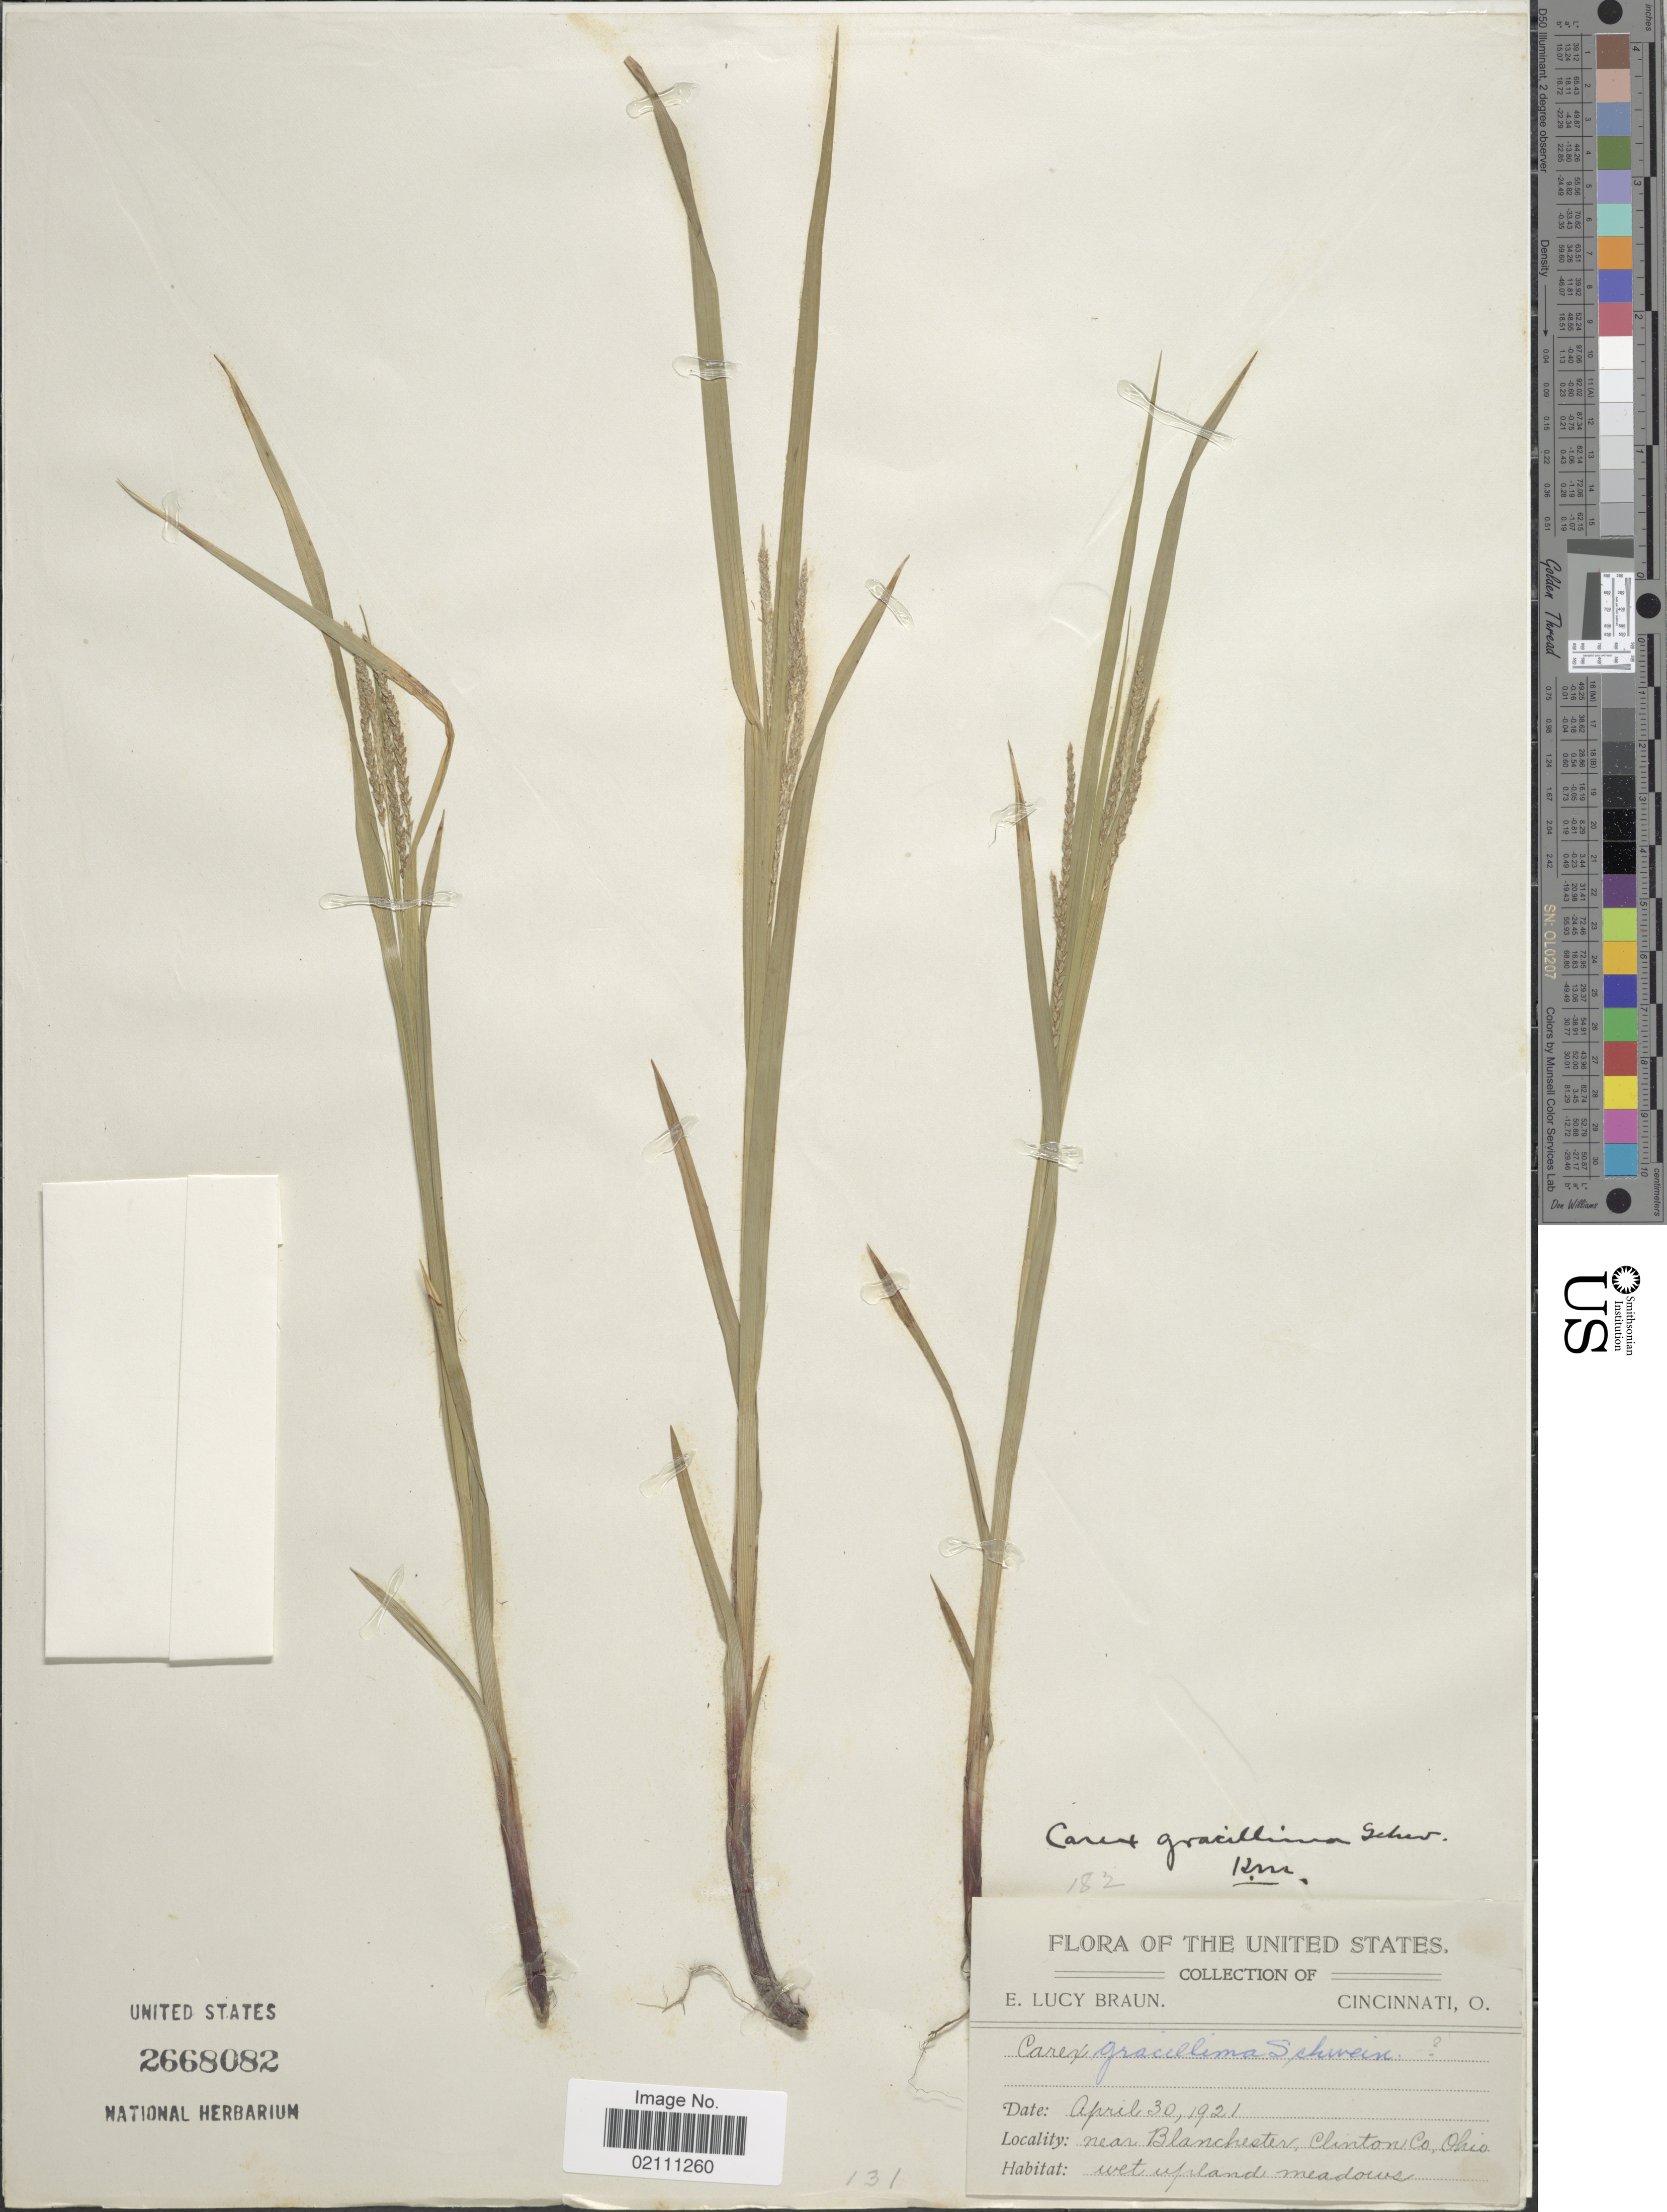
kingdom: Plantae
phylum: Tracheophyta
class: Liliopsida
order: Poales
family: Cyperaceae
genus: Carex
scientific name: Carex gracillima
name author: Schwein.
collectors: E. L. Braun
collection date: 1921-04-30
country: United States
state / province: Ohio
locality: Near Blanchester, Clinton Co., wet upland meadows.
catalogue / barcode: US 2668082